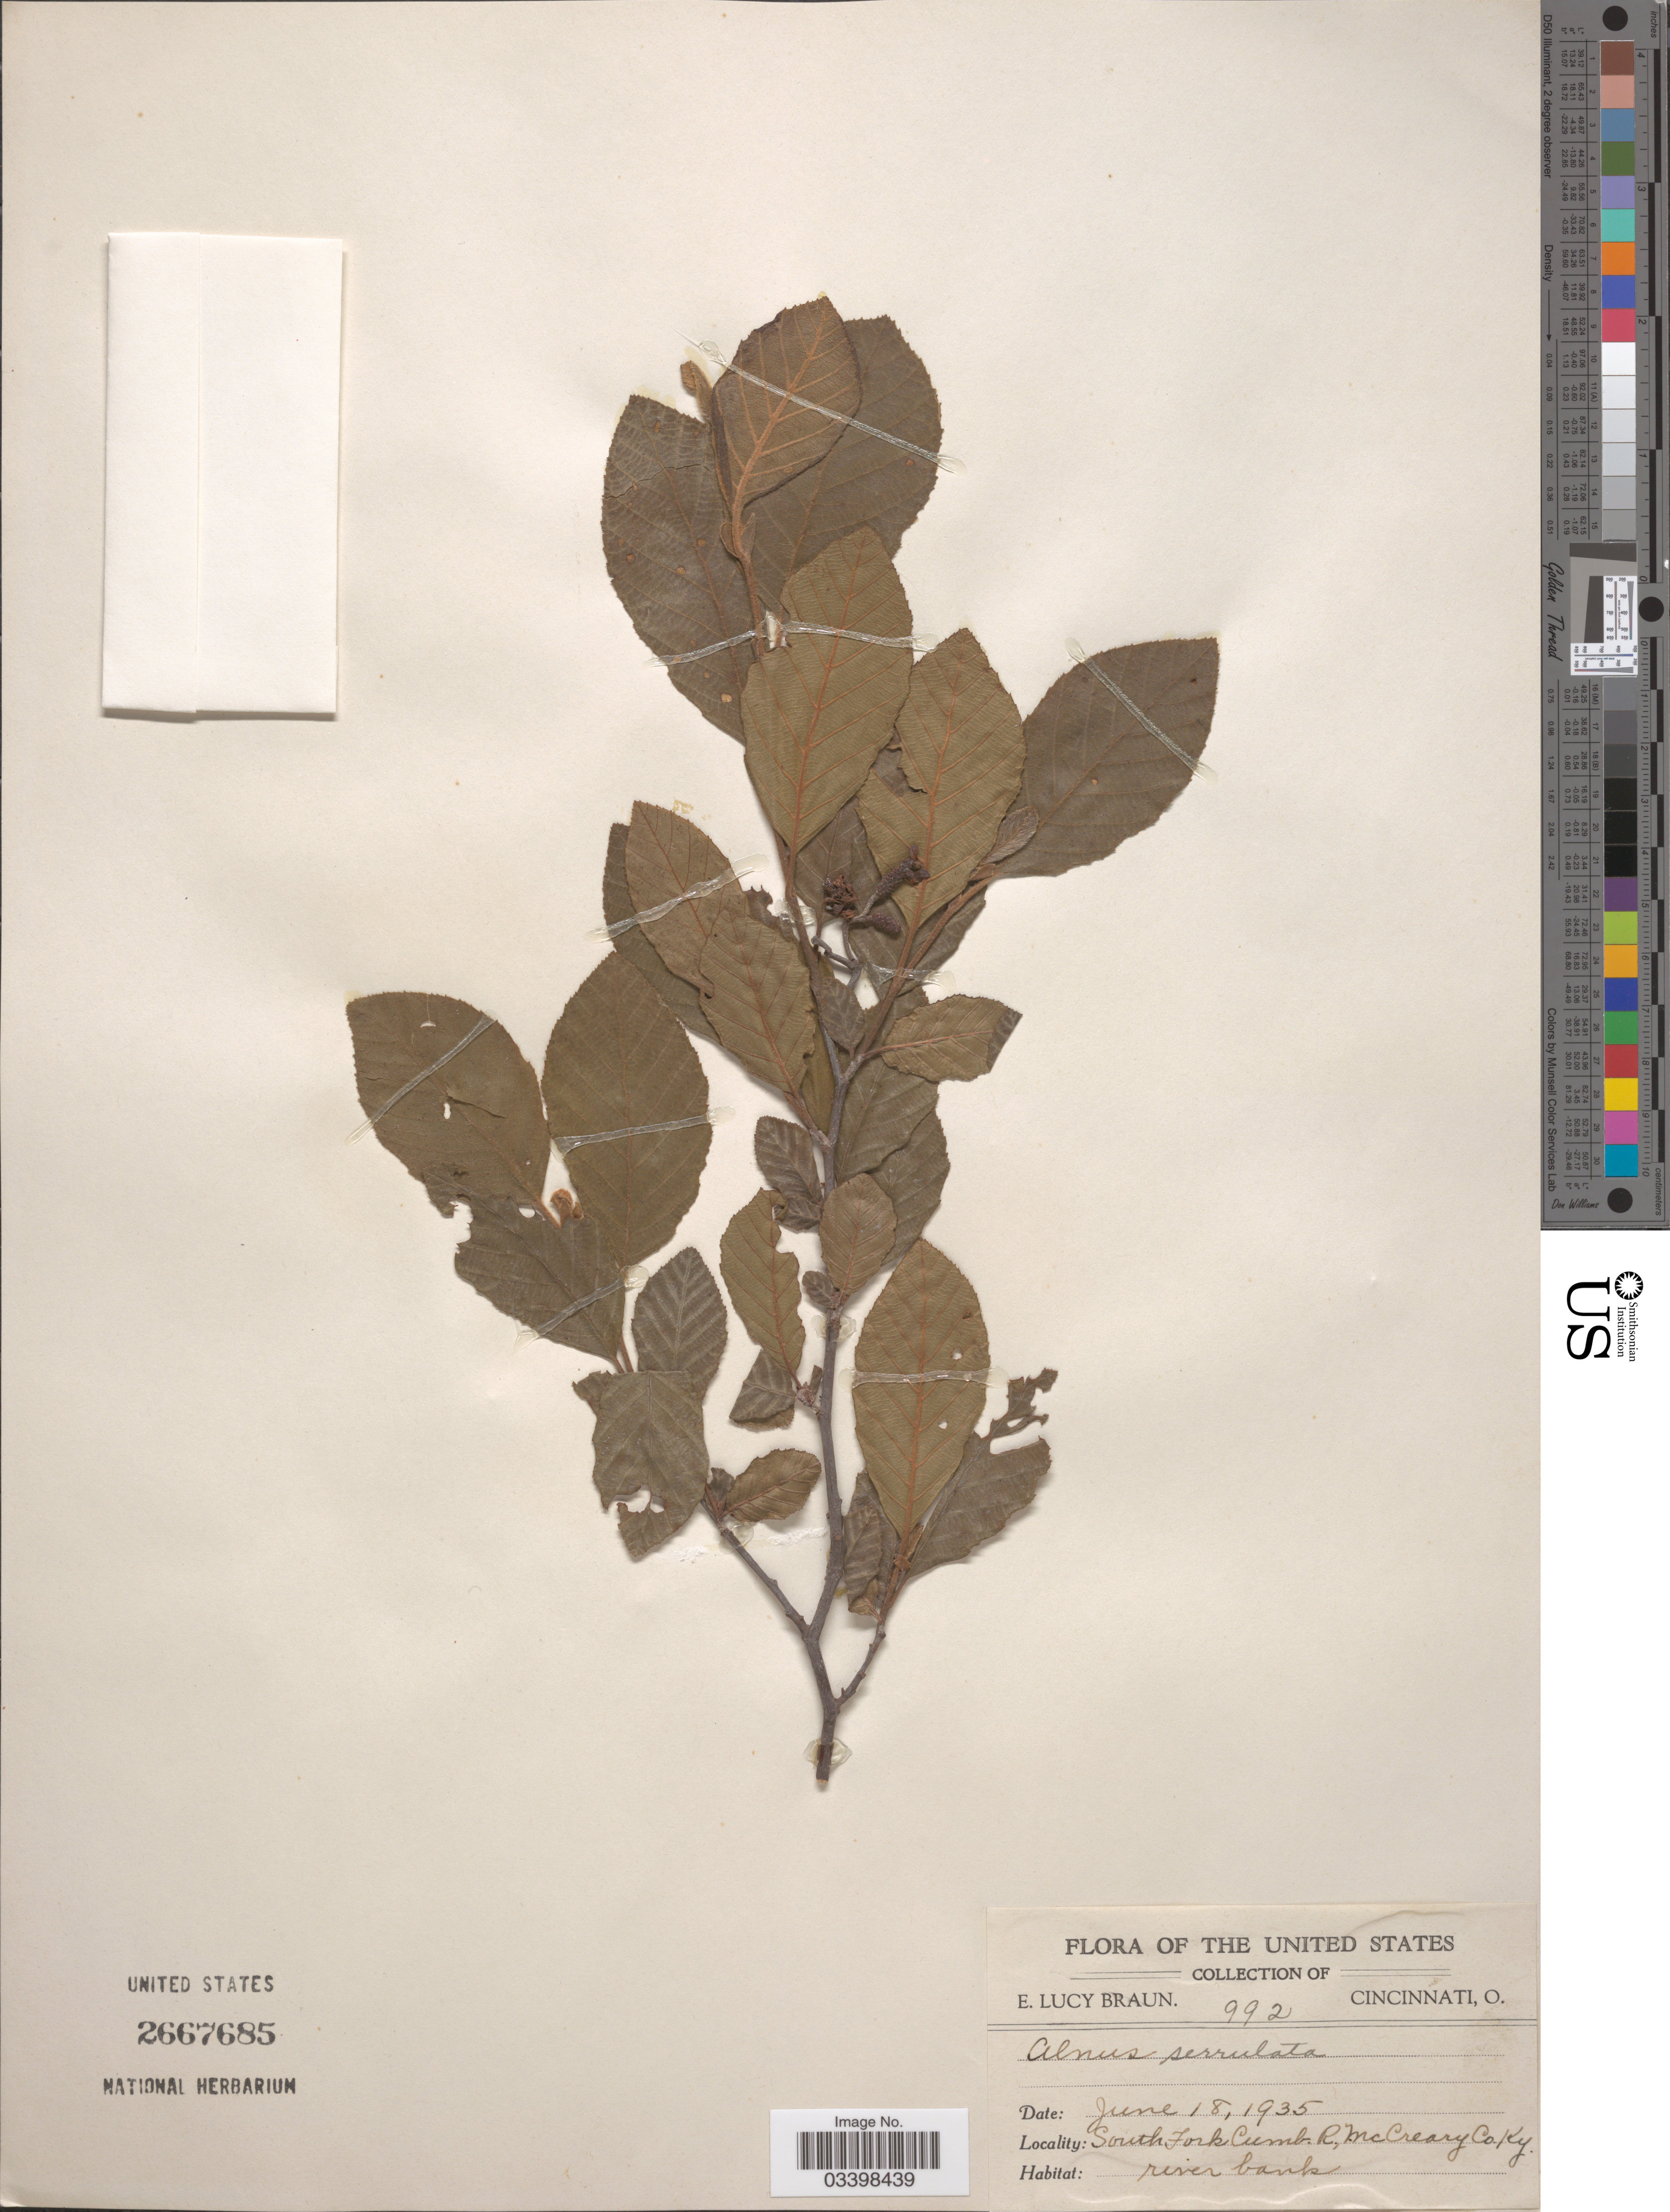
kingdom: Plantae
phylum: Tracheophyta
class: Magnoliopsida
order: Fagales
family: Betulaceae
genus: Alnus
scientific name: Alnus serrulata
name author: (Aiton) Willd.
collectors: E. L. Braun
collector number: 992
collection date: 1935-06-18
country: United States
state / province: Kentucky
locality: South Fork Cumb. R., McCreary Co.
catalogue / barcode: US 2667685